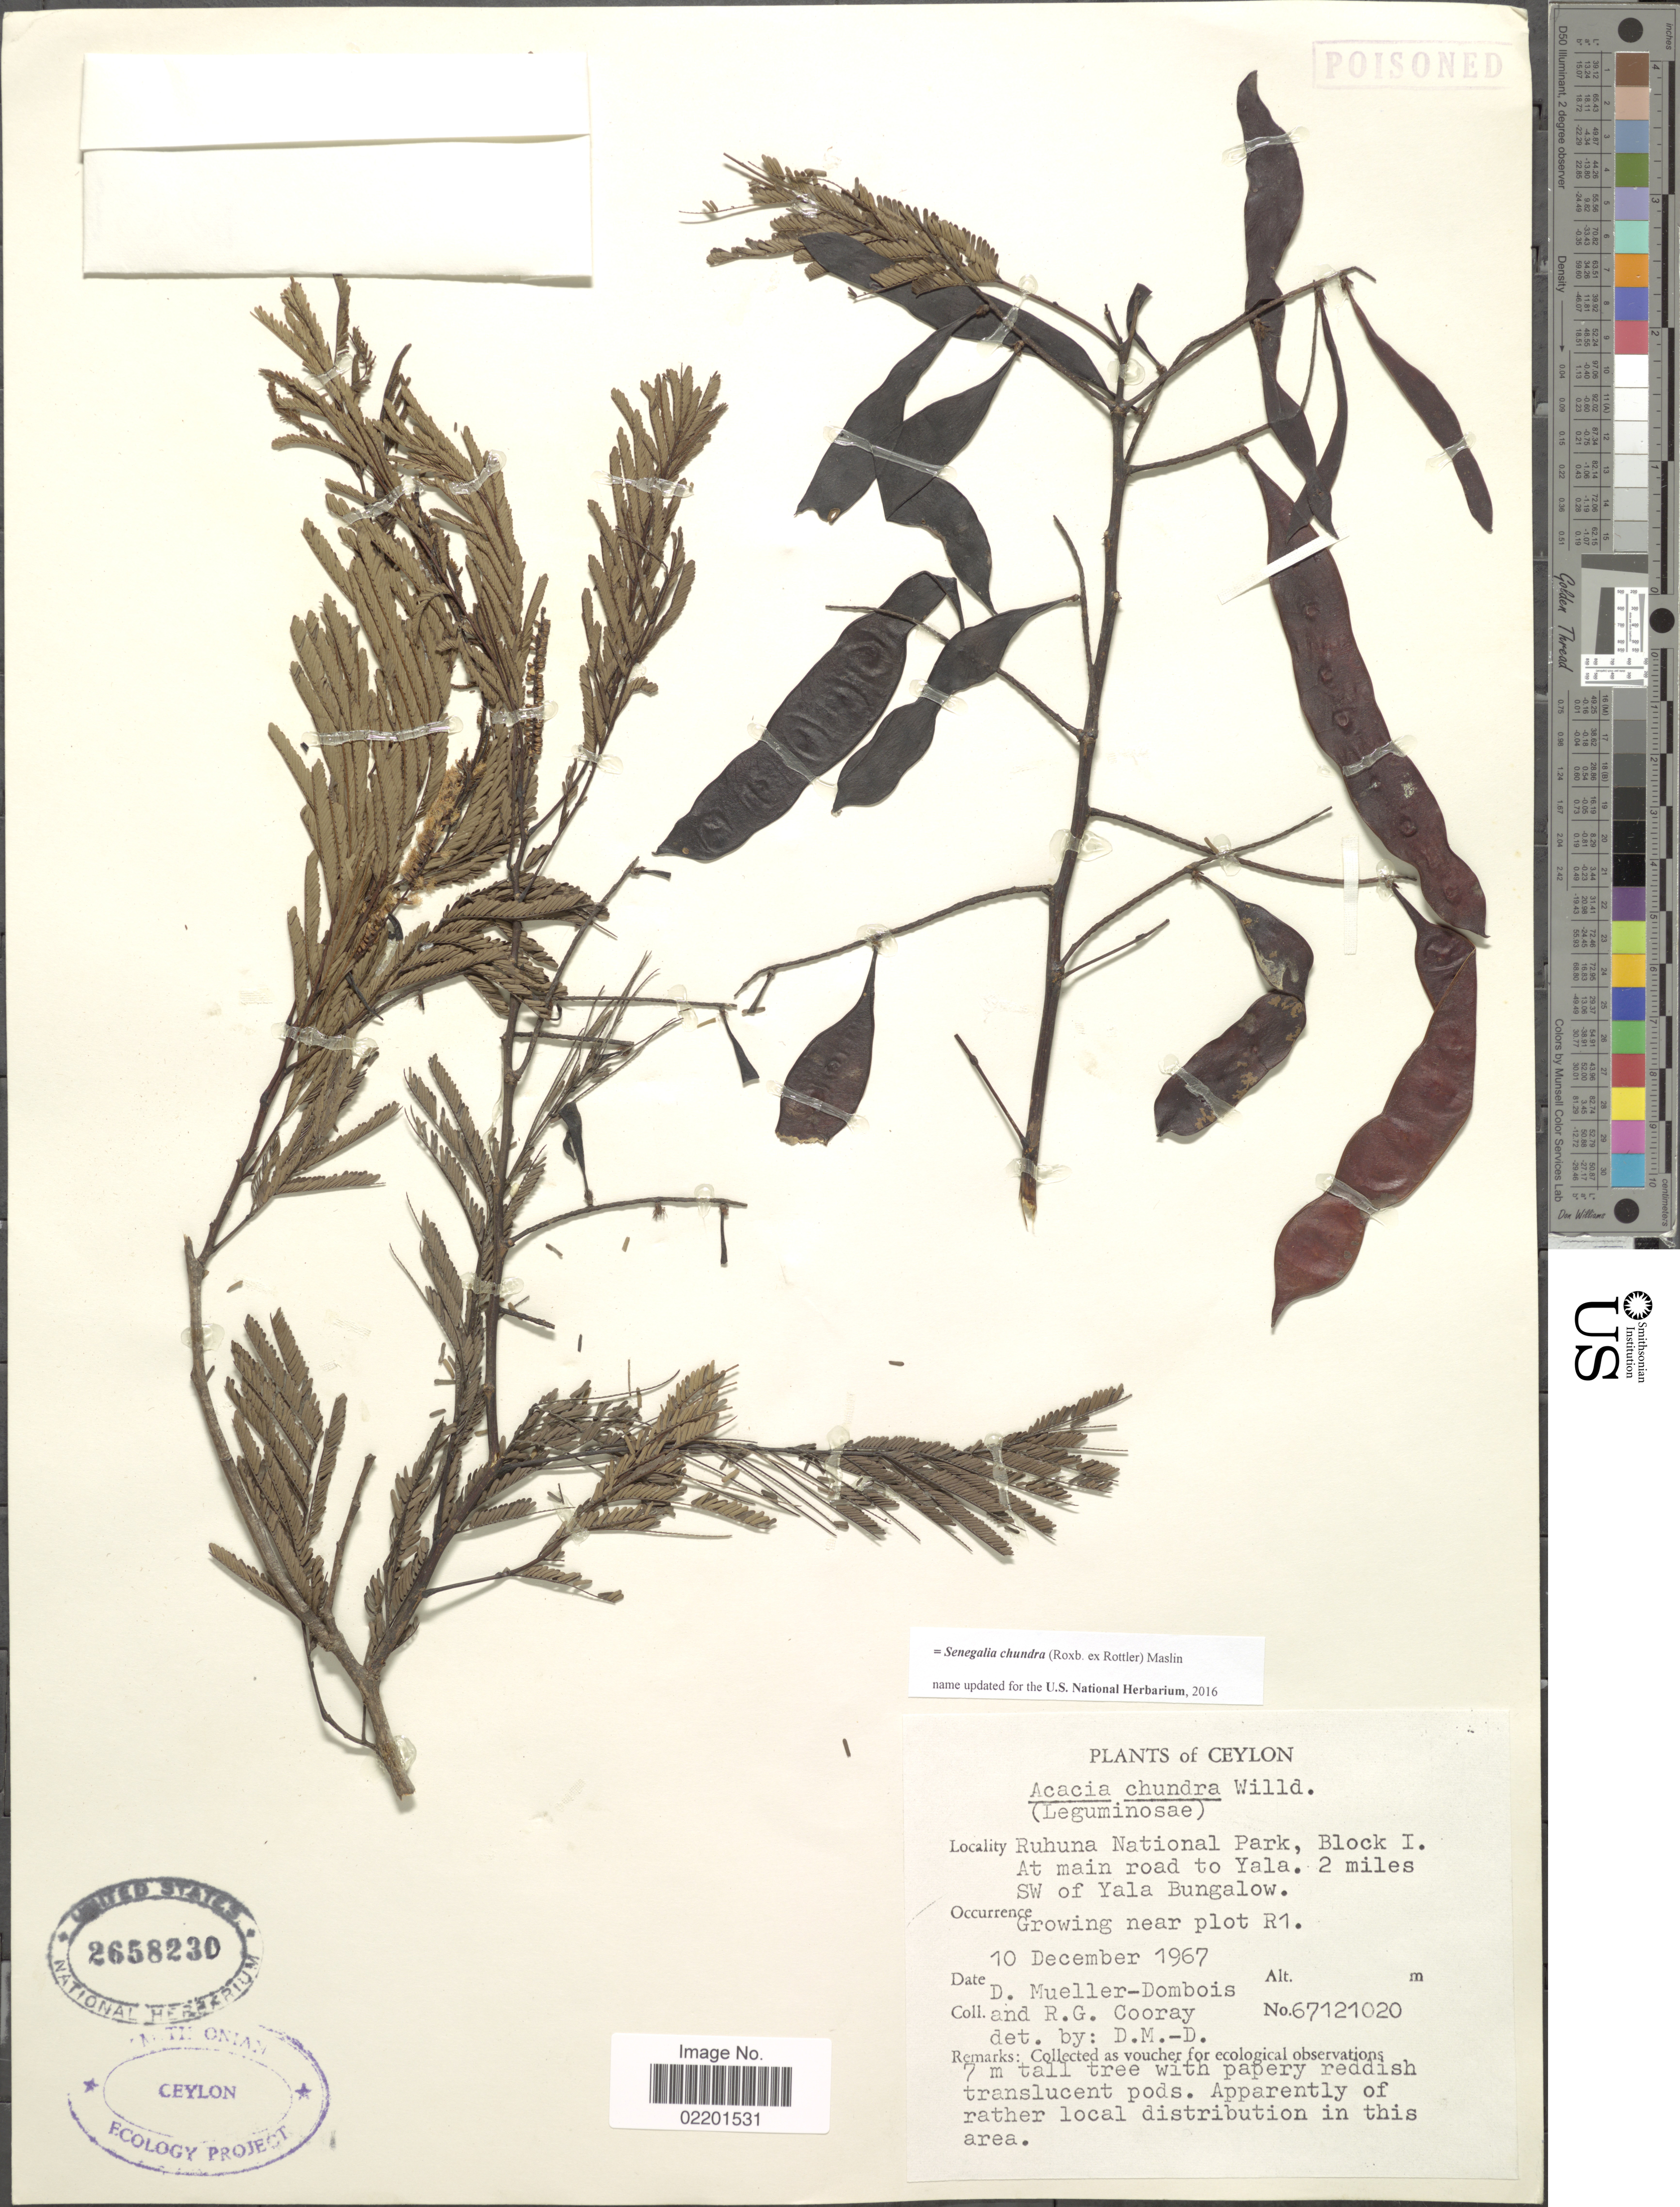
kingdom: Plantae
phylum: Tracheophyta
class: Magnoliopsida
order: Fabales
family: Fabaceae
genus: Senegalia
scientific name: Senegalia chundra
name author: (Roxb. ex Rottler) Maslin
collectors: D. Mueller-Dombois & R. Cooray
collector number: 67121020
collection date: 1967-12-10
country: Sri Lanka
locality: Ceylon. Ruhuna National Park, Block I. At main road to Yala. 2 miles SW of Yala Bungalow.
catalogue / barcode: US 2658230